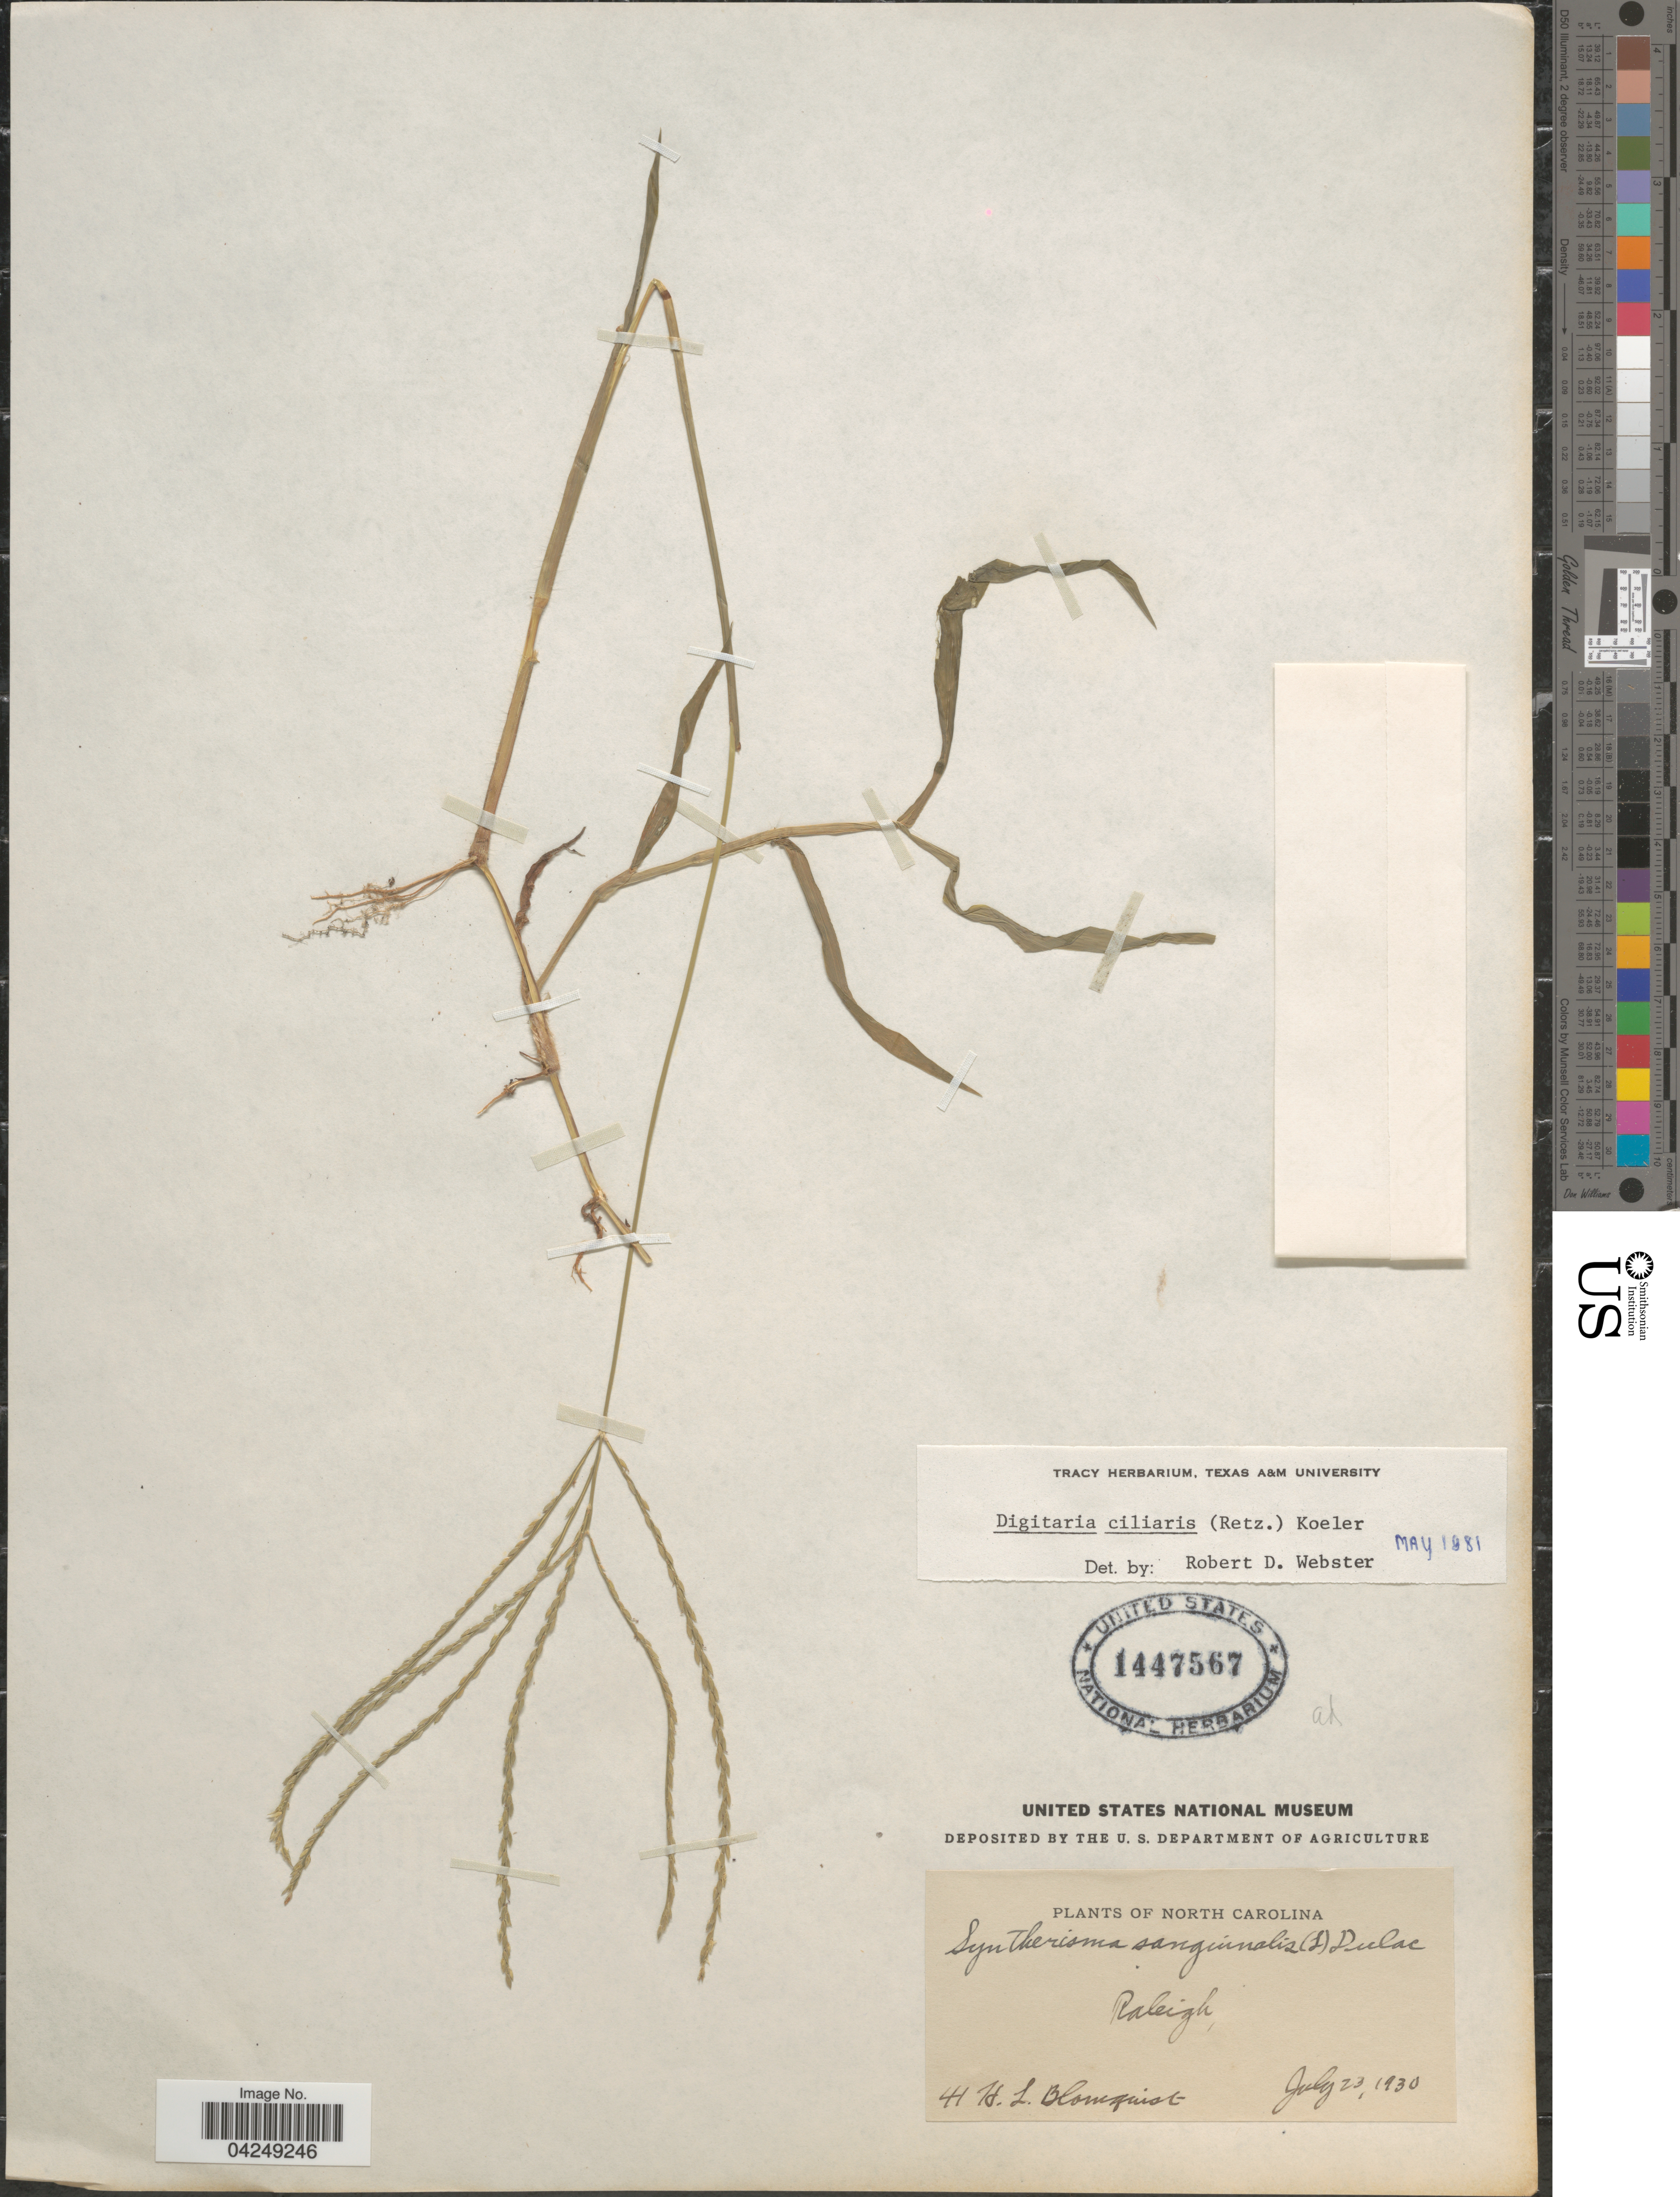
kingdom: Plantae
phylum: Tracheophyta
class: Liliopsida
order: Poales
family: Poaceae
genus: Digitaria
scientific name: Digitaria ciliaris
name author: (Retz.) Koeler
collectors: H. Blomquist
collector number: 44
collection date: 1930-07-23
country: United States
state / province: North Carolina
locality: Raleigh.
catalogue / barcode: US 1447567